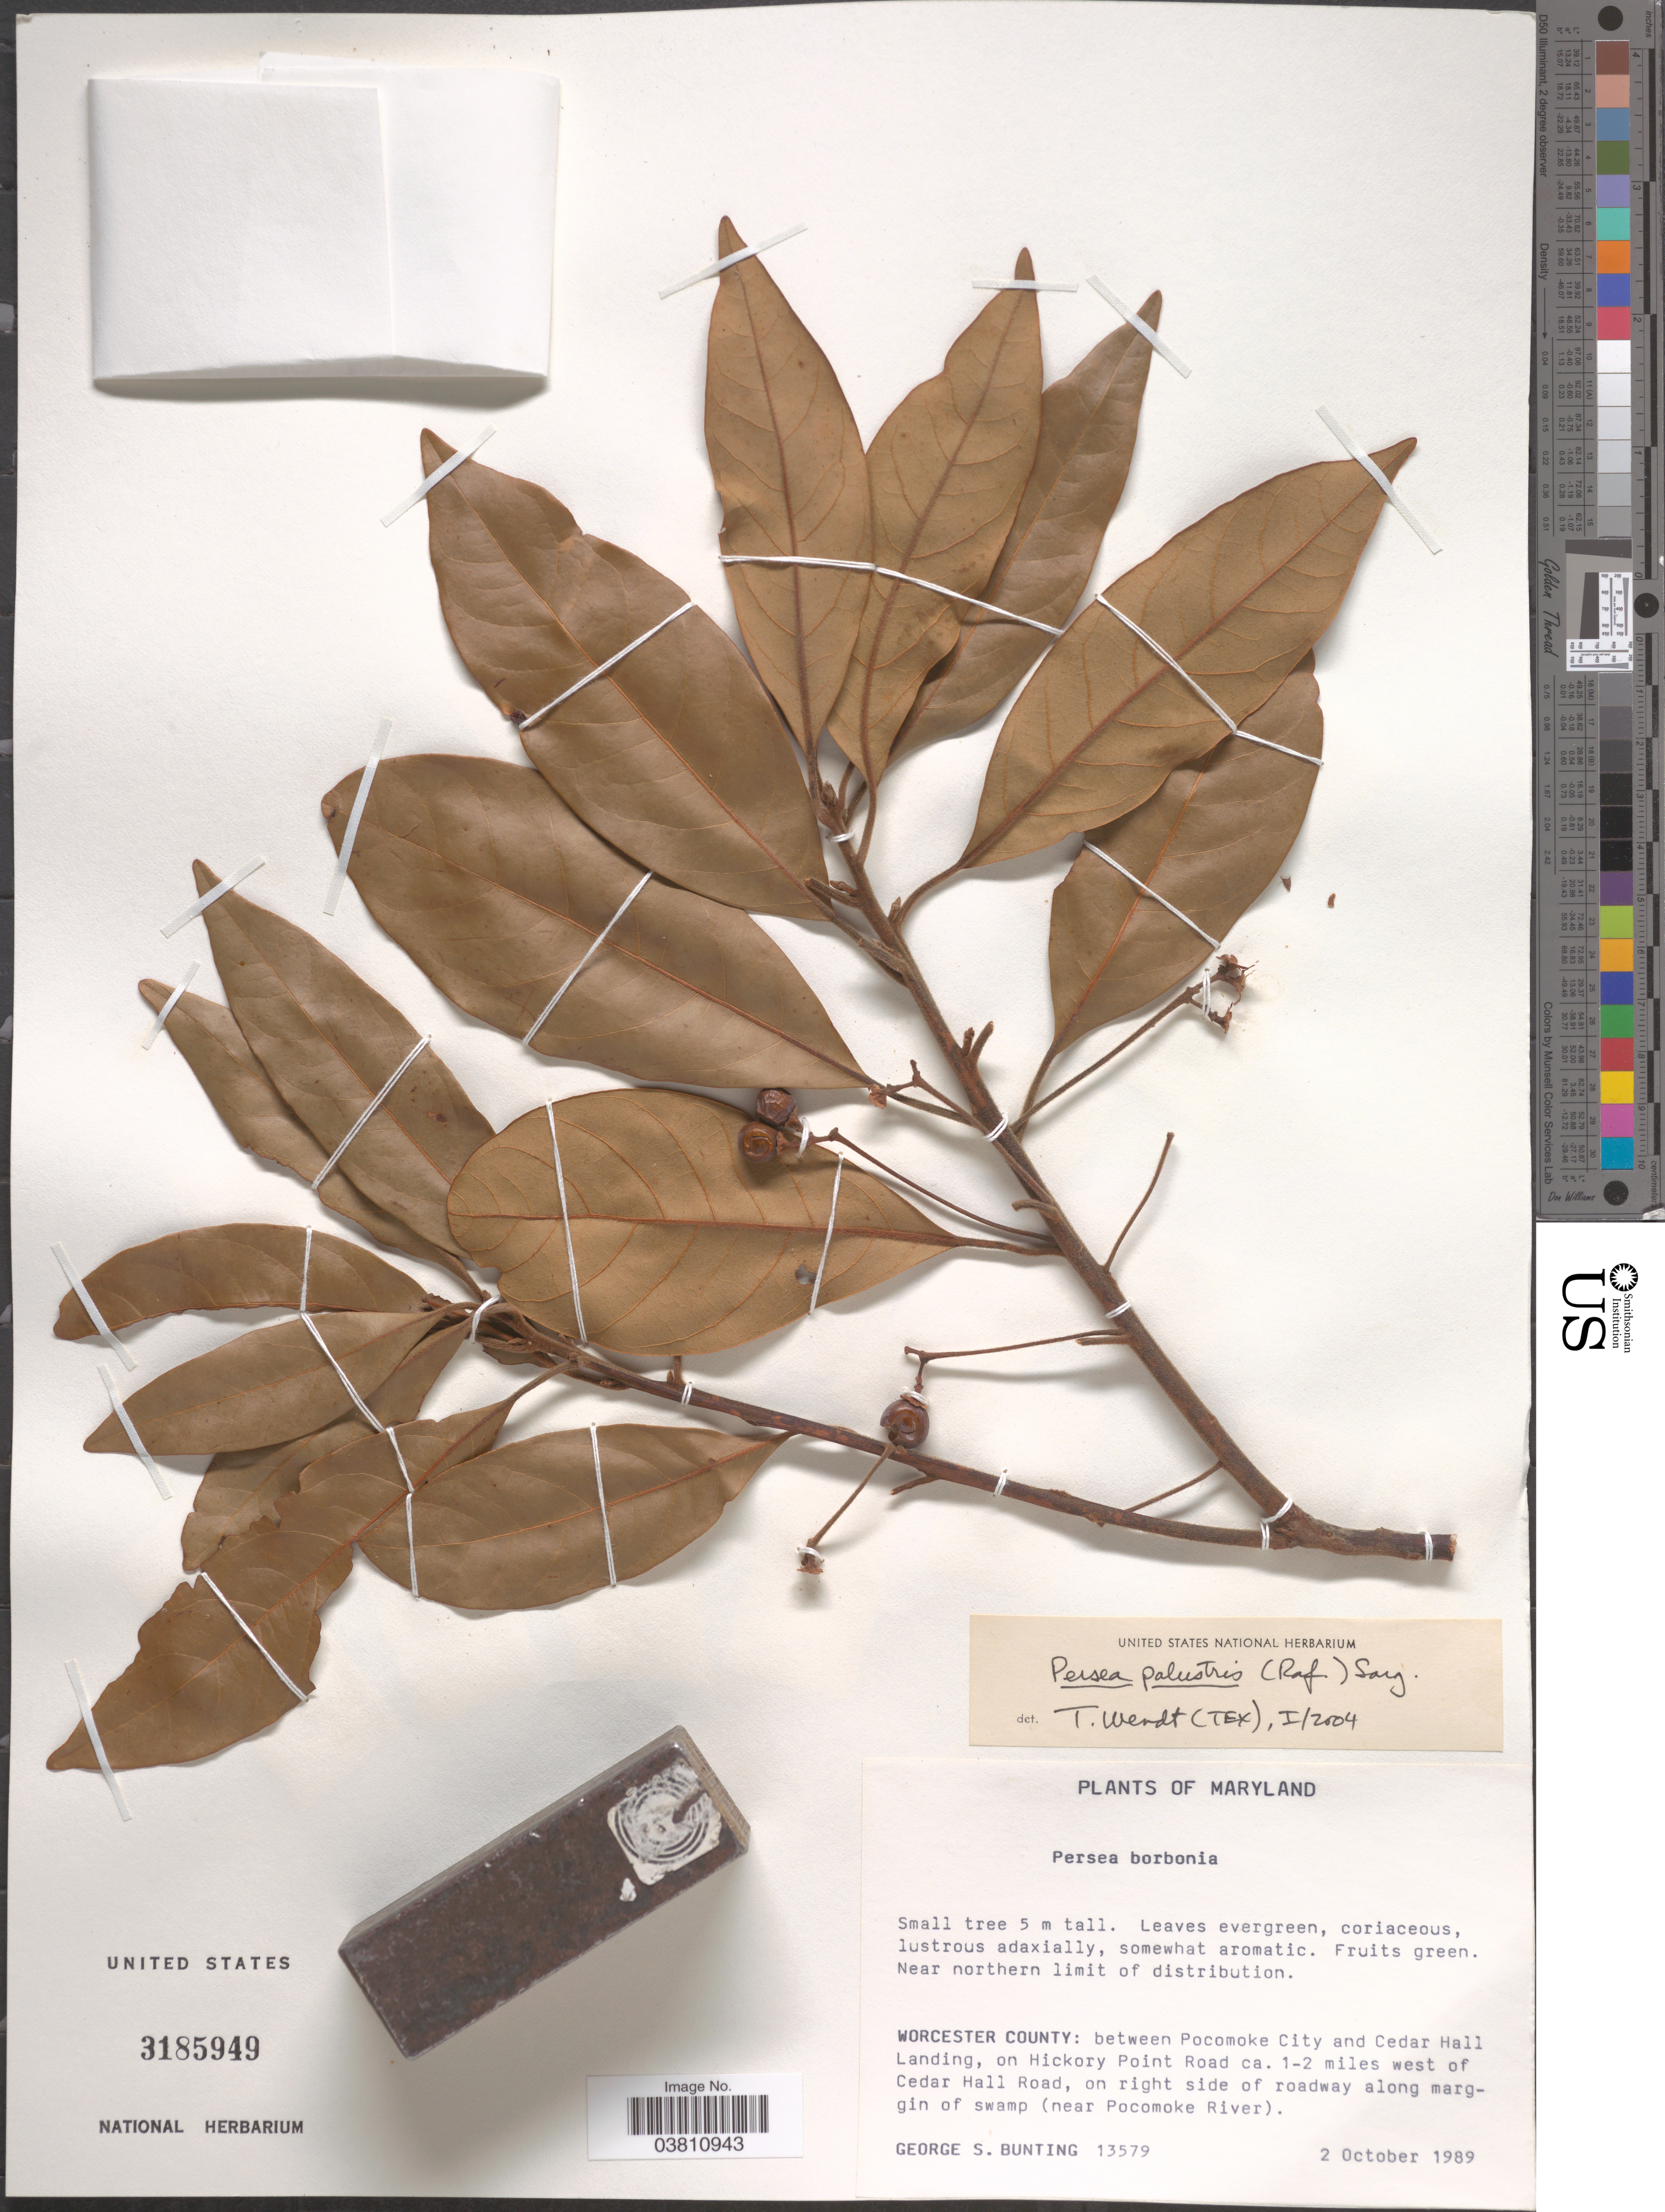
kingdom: Plantae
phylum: Tracheophyta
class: Magnoliopsida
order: Laurales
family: Lauraceae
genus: Persea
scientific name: Persea palustris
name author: (Raf.) Sarg.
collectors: G. S. Bunting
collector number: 13579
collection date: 1989-10-02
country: United States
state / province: Maryland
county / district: Worcester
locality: Worcester County: between Pocomoke City and Cedar Hall Landing, on Hickory Point Road, ca. 1-2 miles west of Cedar Hall Road, on right side of roadway along margin of swamp (near Pocomoke River).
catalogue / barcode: US 3185949